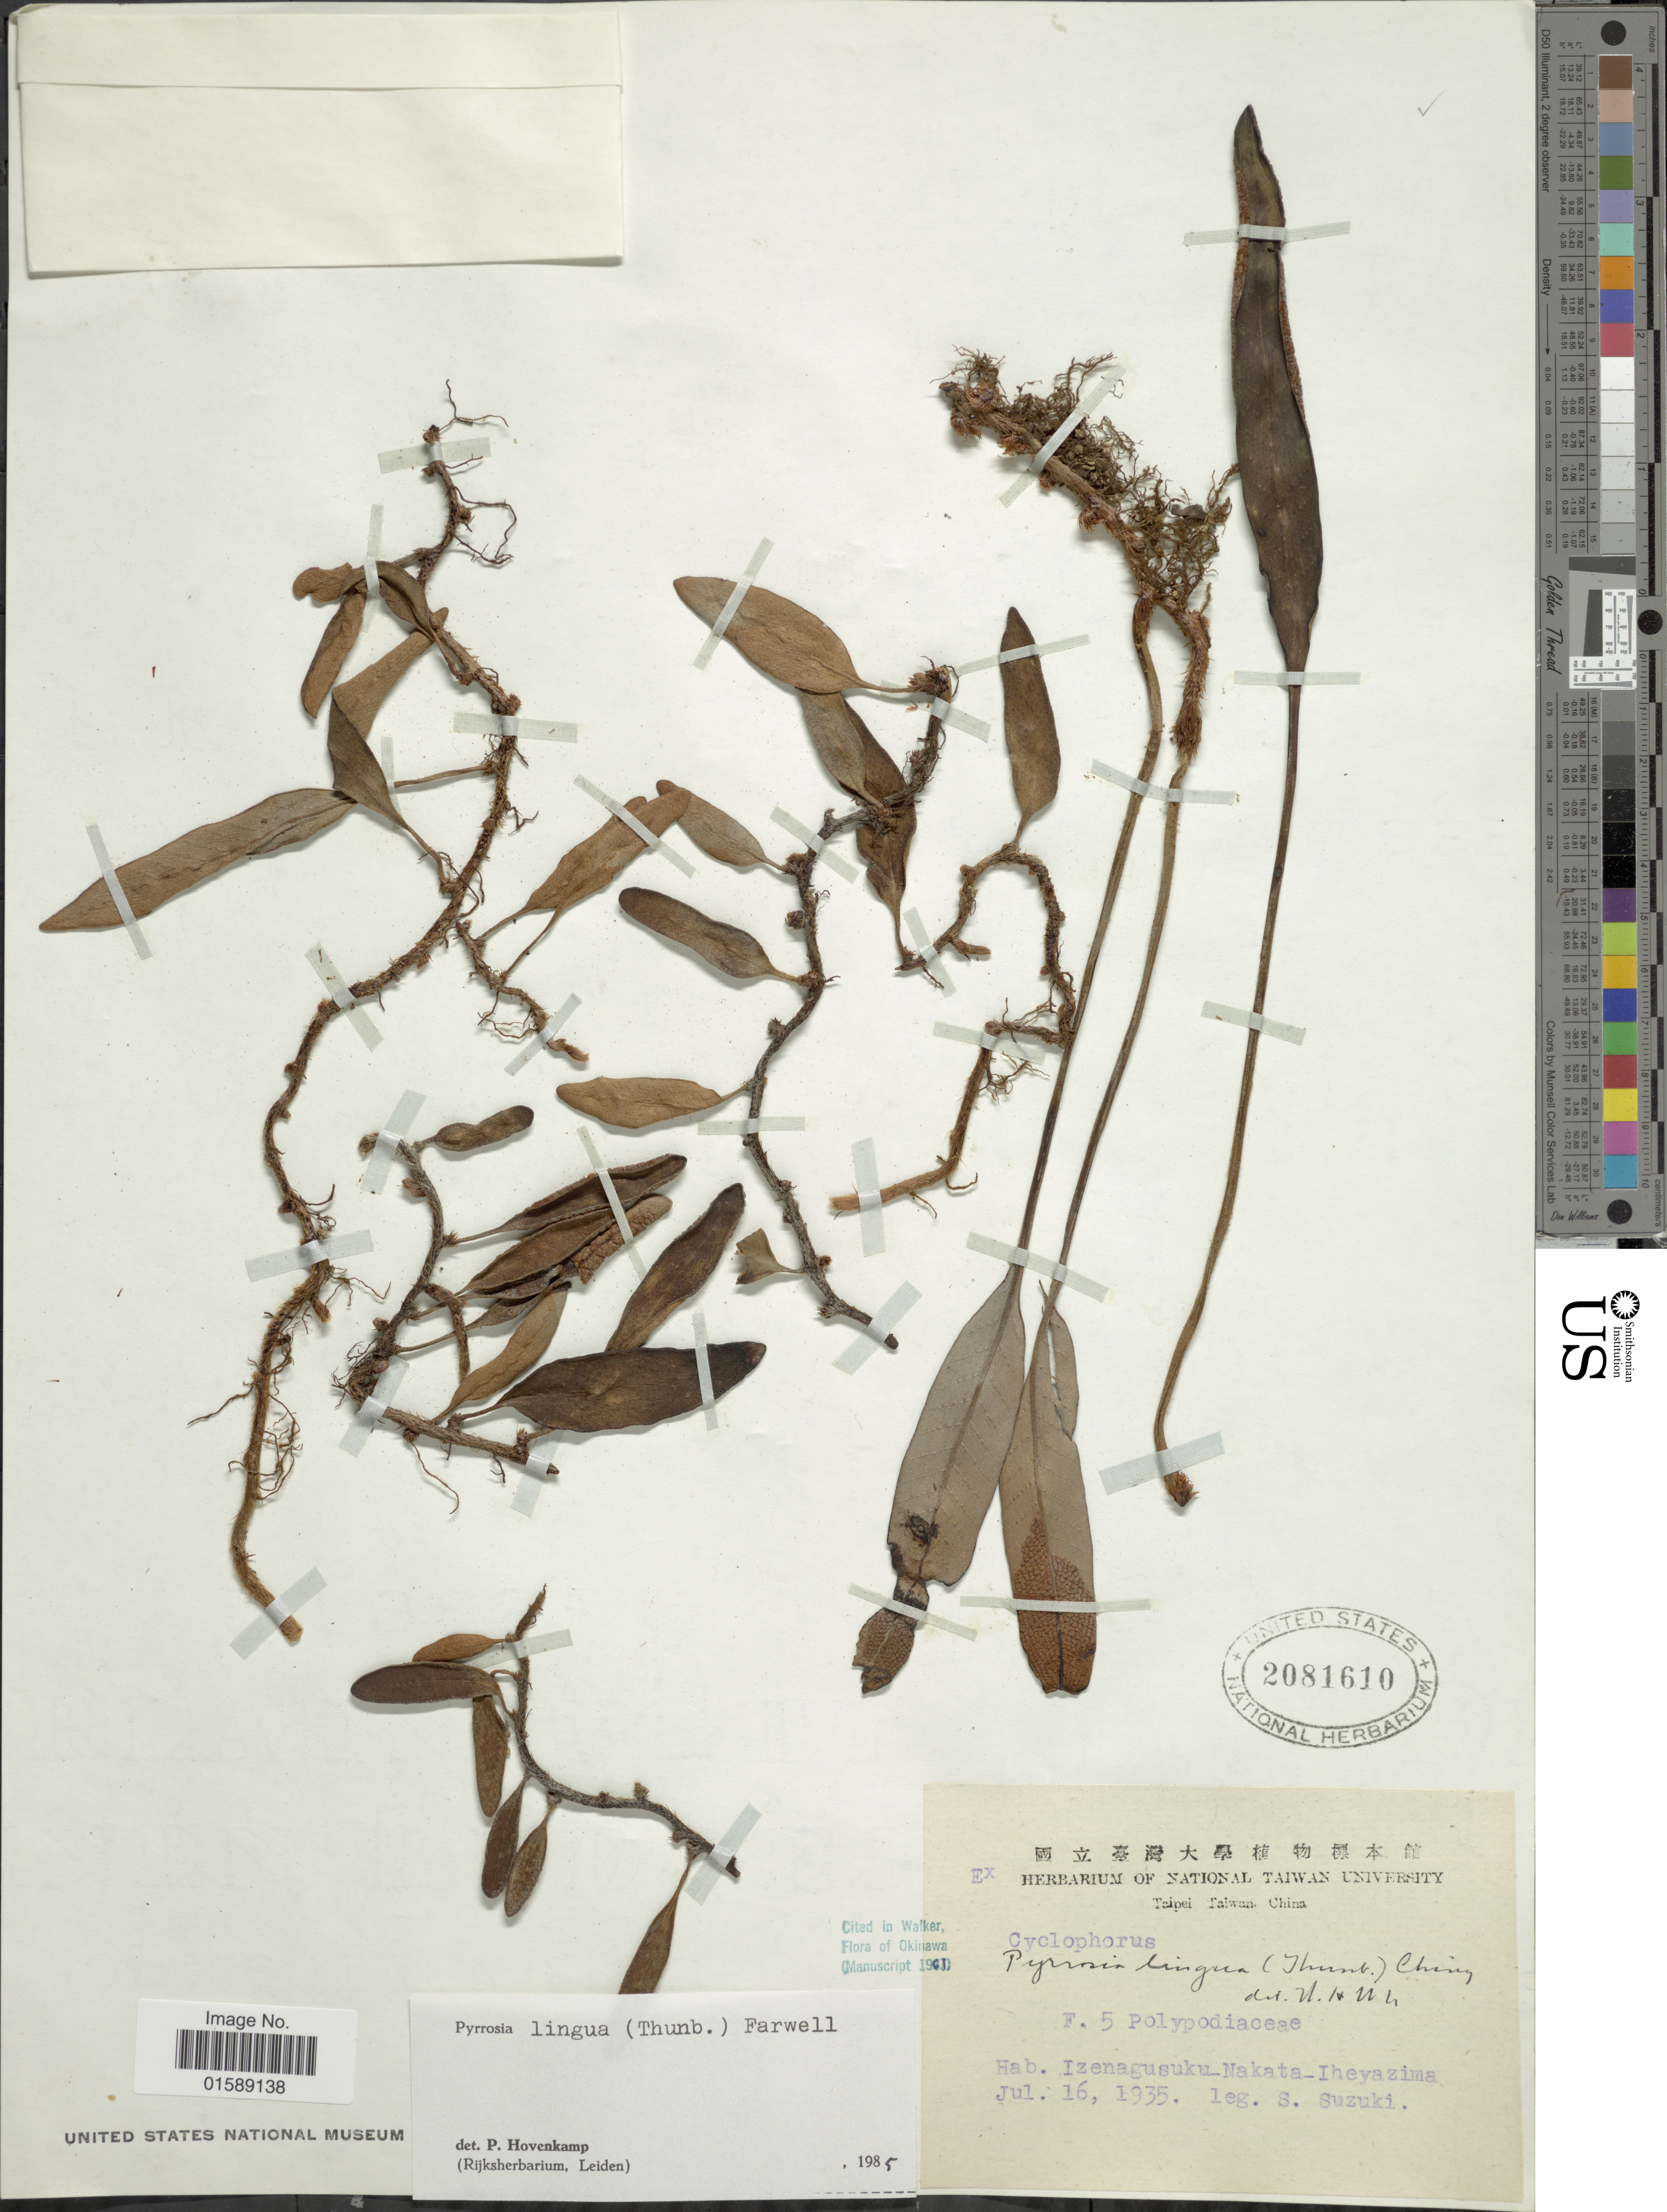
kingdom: Plantae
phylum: Tracheophyta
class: Polypodiopsida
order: Polypodiales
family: Polypodiaceae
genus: Pyrrosia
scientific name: Pyrrosia lingua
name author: (Thurb.) Farw.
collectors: S. Suzuki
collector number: F.5?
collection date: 1935-07-16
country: Japan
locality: Izenagusuku_Nakata_Iheyazima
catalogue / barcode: US 2081610